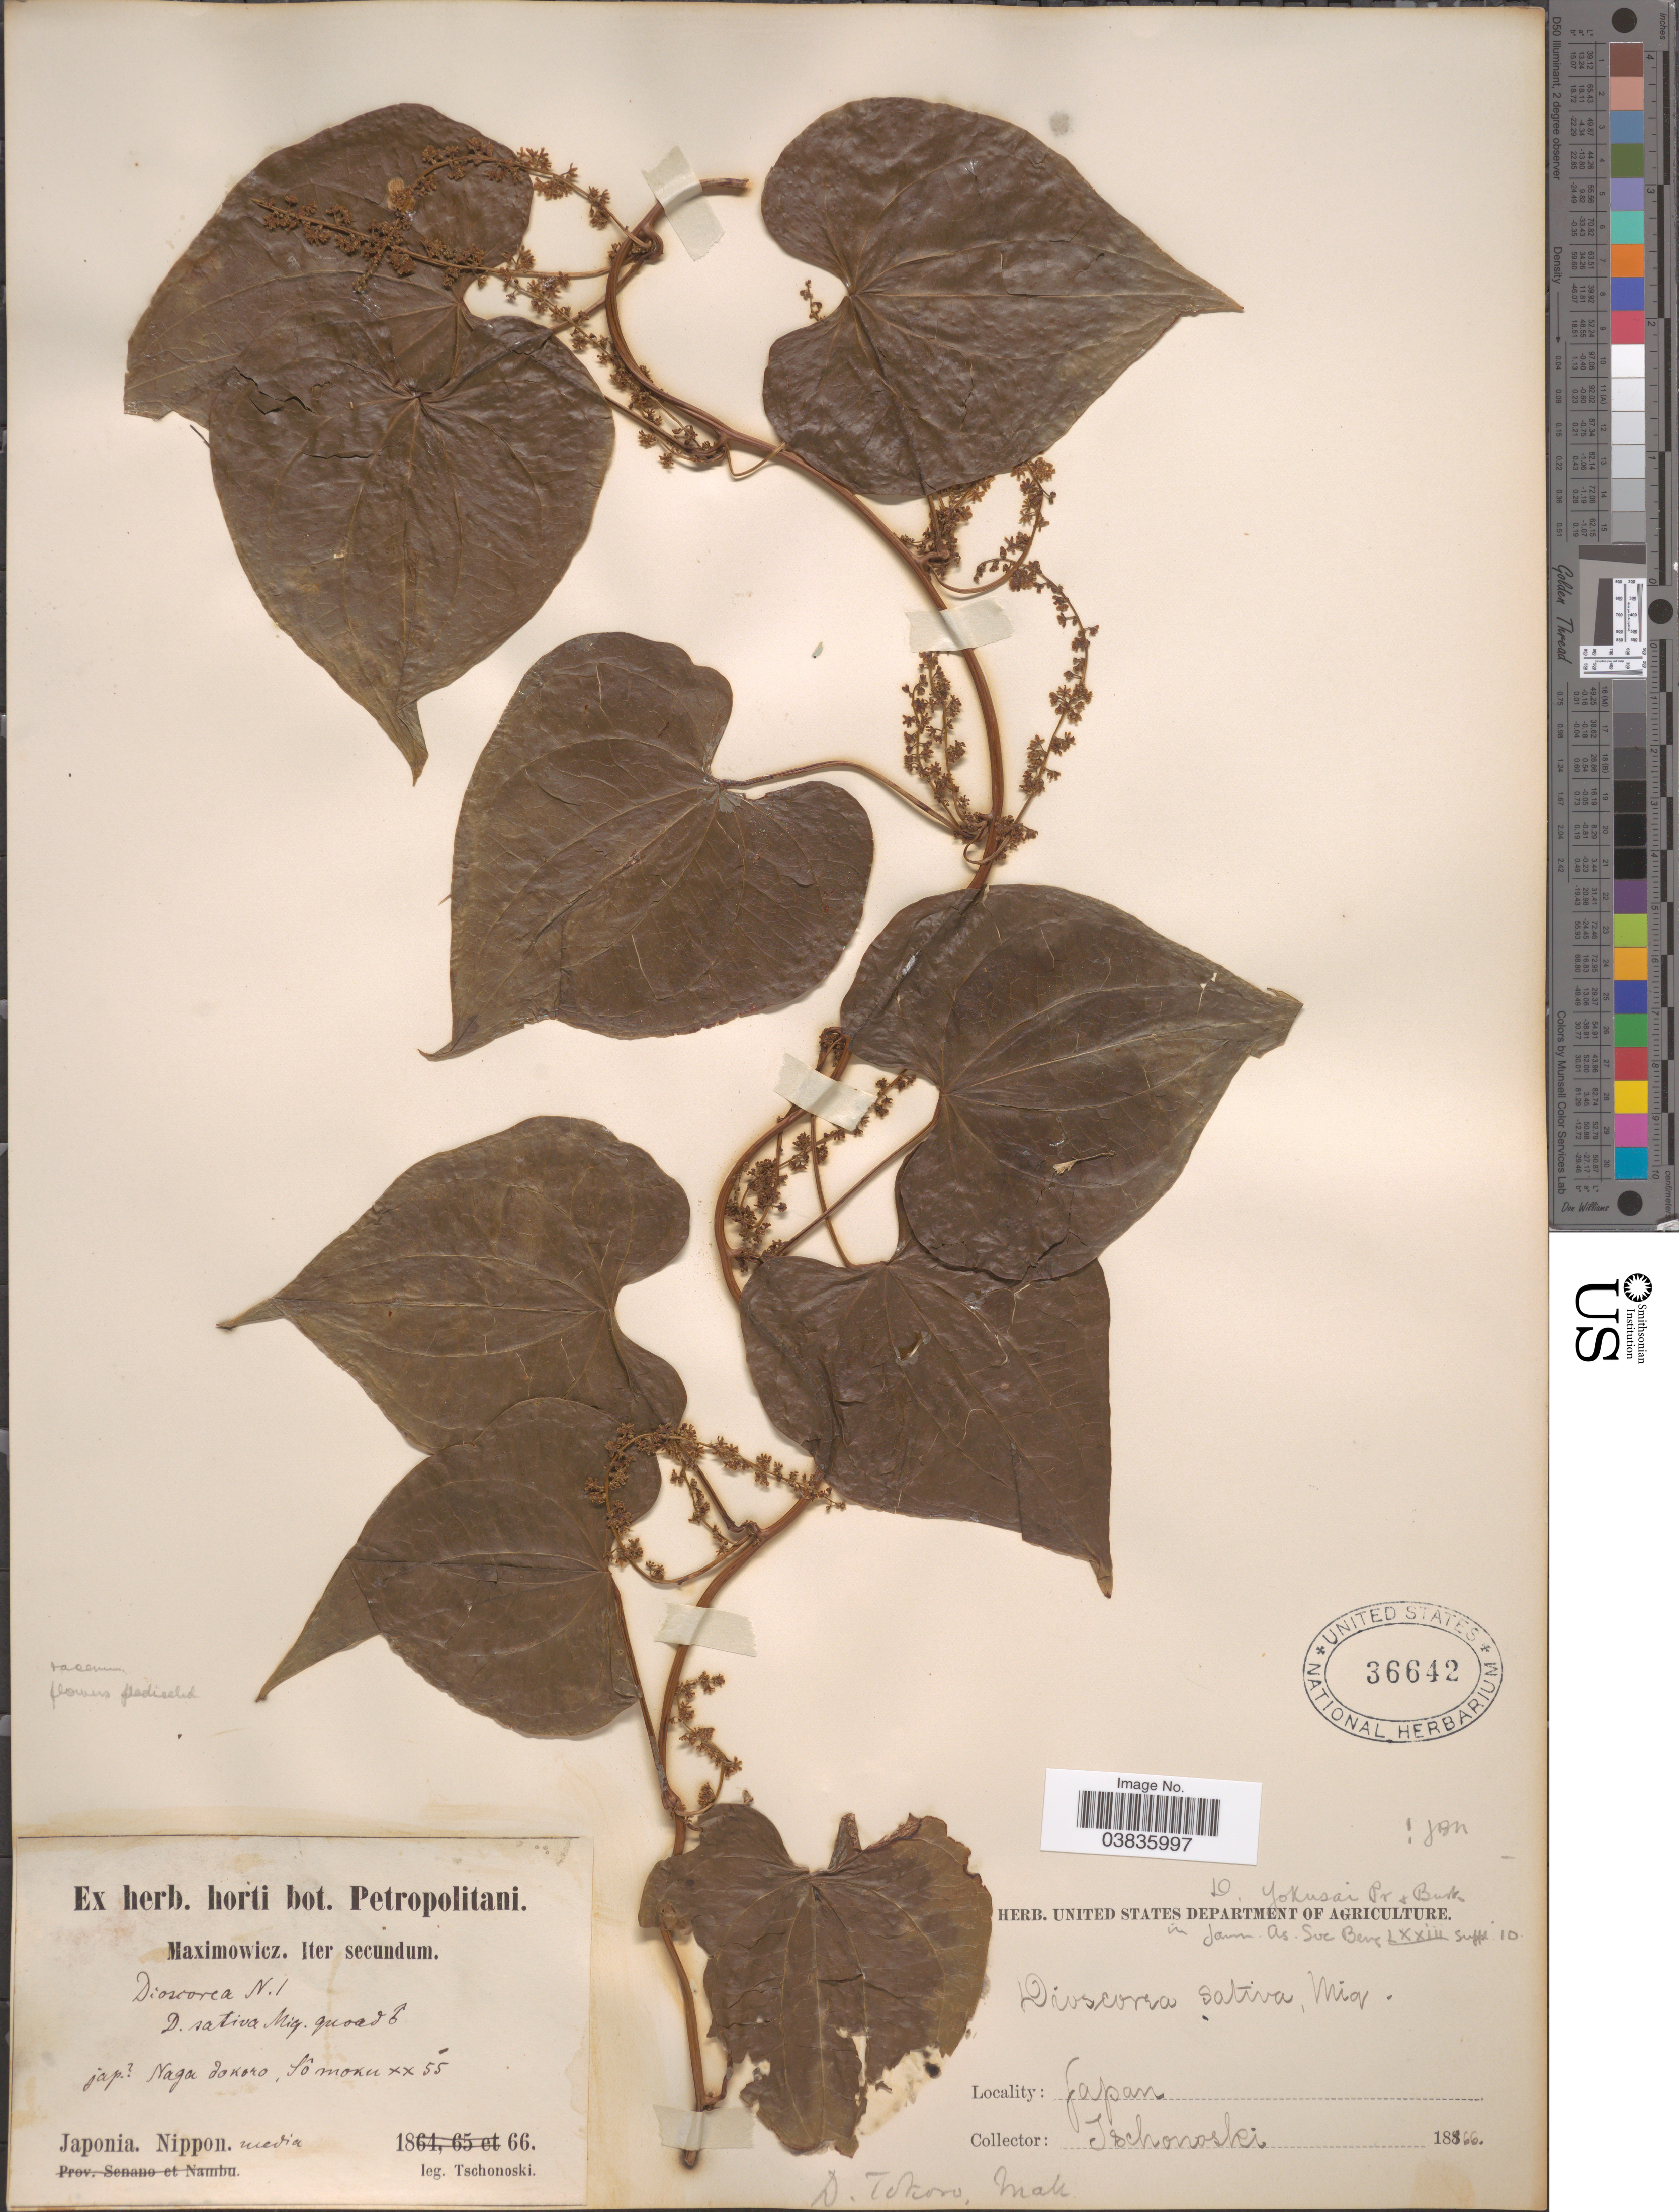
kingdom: Plantae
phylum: Tracheophyta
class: Liliopsida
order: Dioscoreales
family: Dioscoreaceae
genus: Dioscorea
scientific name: Dioscorea yokusai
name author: Prain & Burkill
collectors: -. Tschonoski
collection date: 1866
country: Japan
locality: Japonia. Nippon media.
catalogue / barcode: US 36642